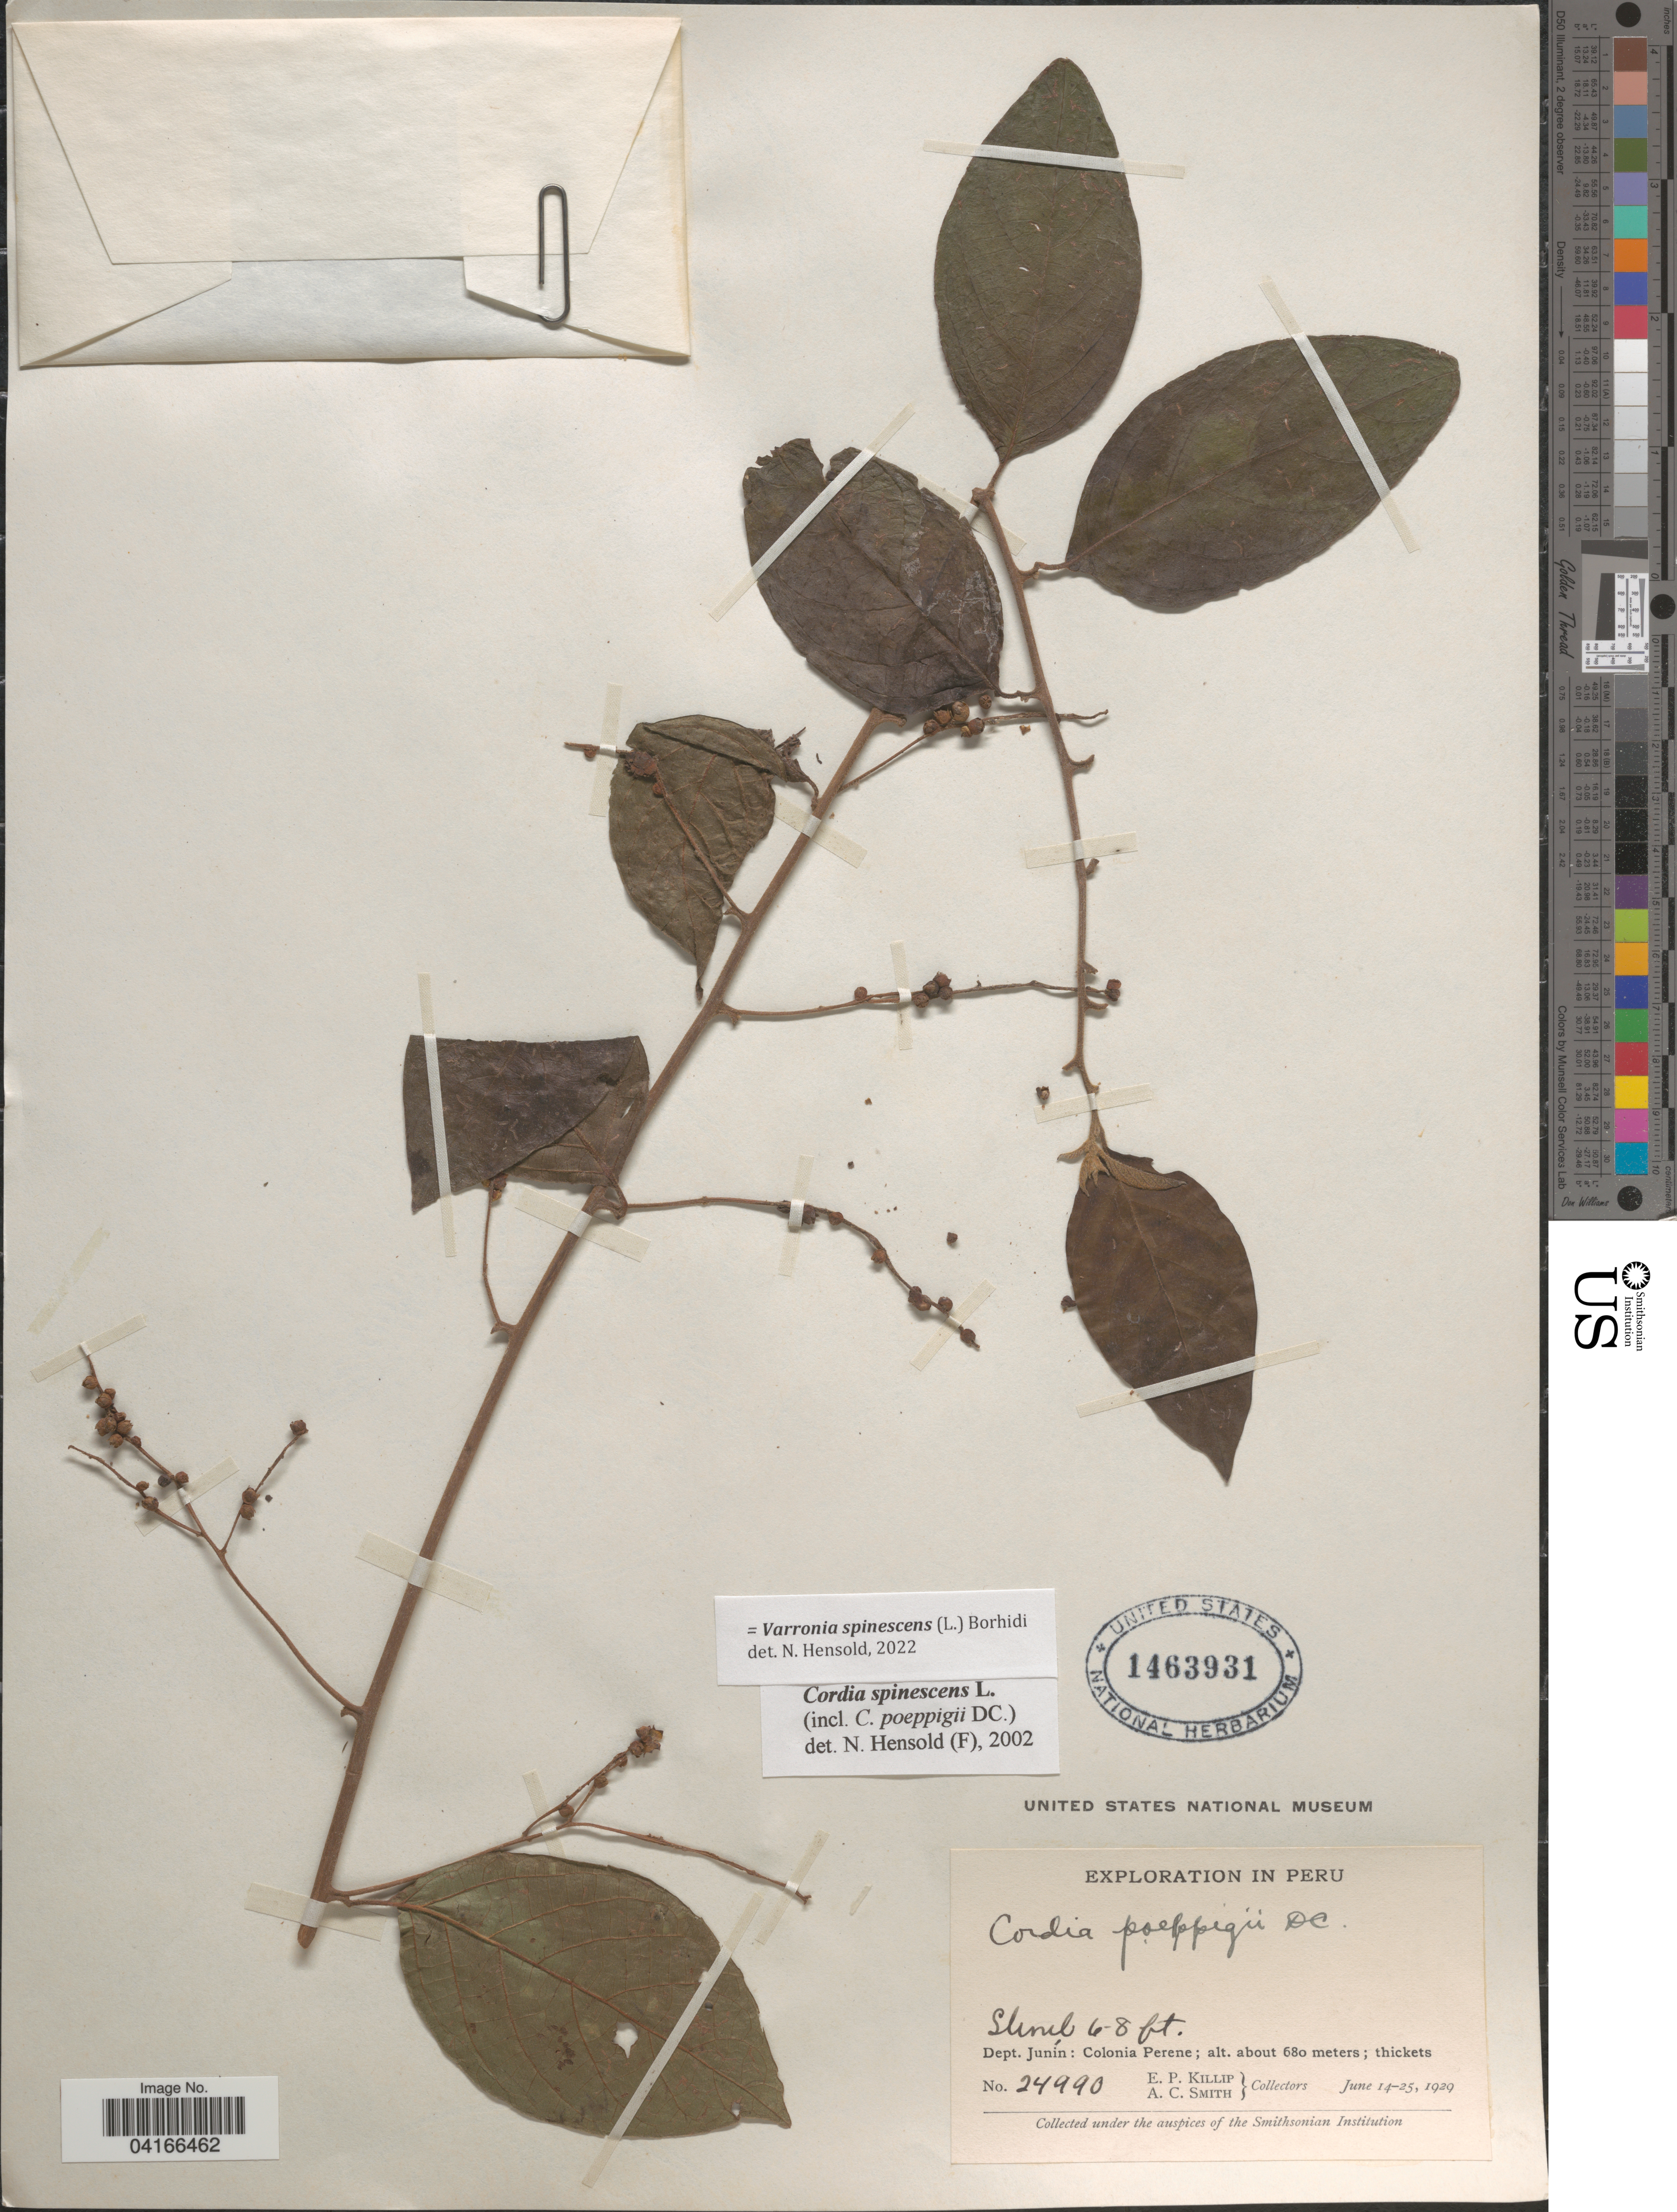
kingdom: Plantae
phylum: Tracheophyta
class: Magnoliopsida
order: Boraginales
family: Cordiaceae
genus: Varronia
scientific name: Varronia spinescens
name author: (L.) Borhidi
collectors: E. P. Killip & A. C. Smith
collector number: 24990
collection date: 1929-06-14/1929-06-25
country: Peru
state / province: Junín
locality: Exploration in Peru. Dept. Junín: Colonia Perene.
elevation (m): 680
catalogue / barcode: US 1463931